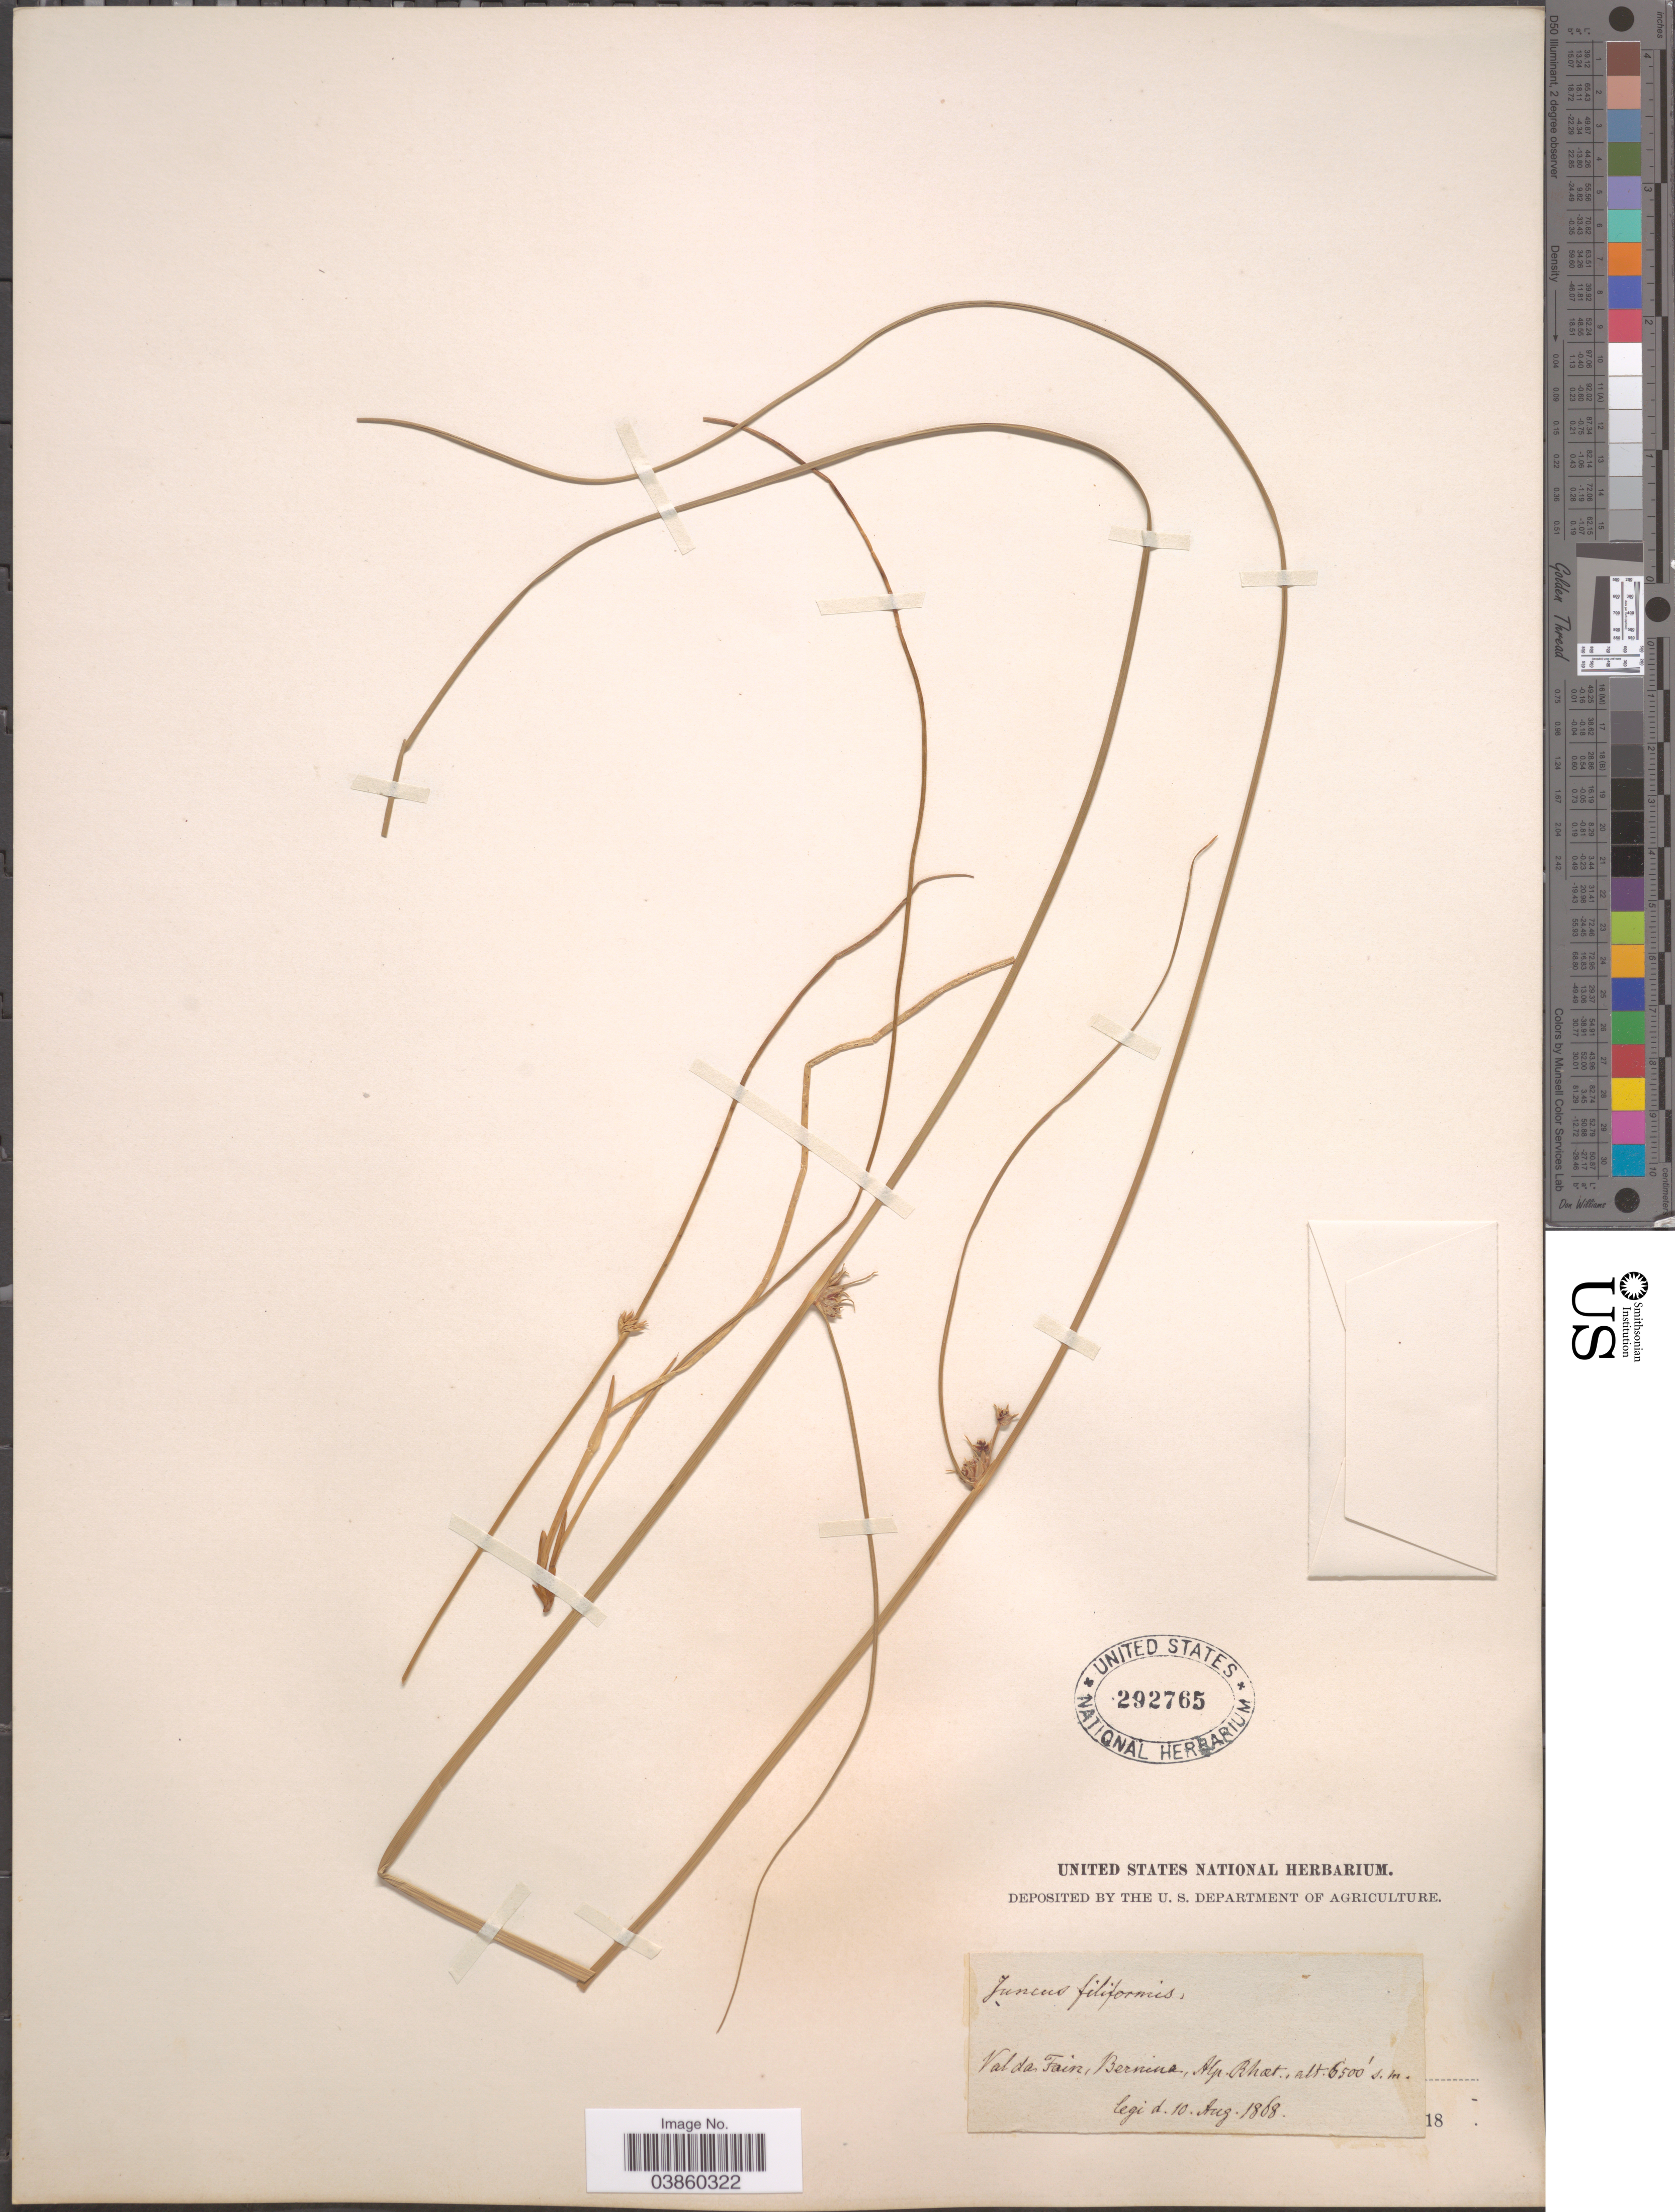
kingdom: Plantae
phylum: Tracheophyta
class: Liliopsida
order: Poales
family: Juncaceae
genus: Juncus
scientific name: Juncus filiformis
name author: L.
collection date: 1868-08-10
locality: Valda Fain [interpreted], Bernina, Alp. Rhat [interpreted].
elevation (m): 1981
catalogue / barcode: US 292765